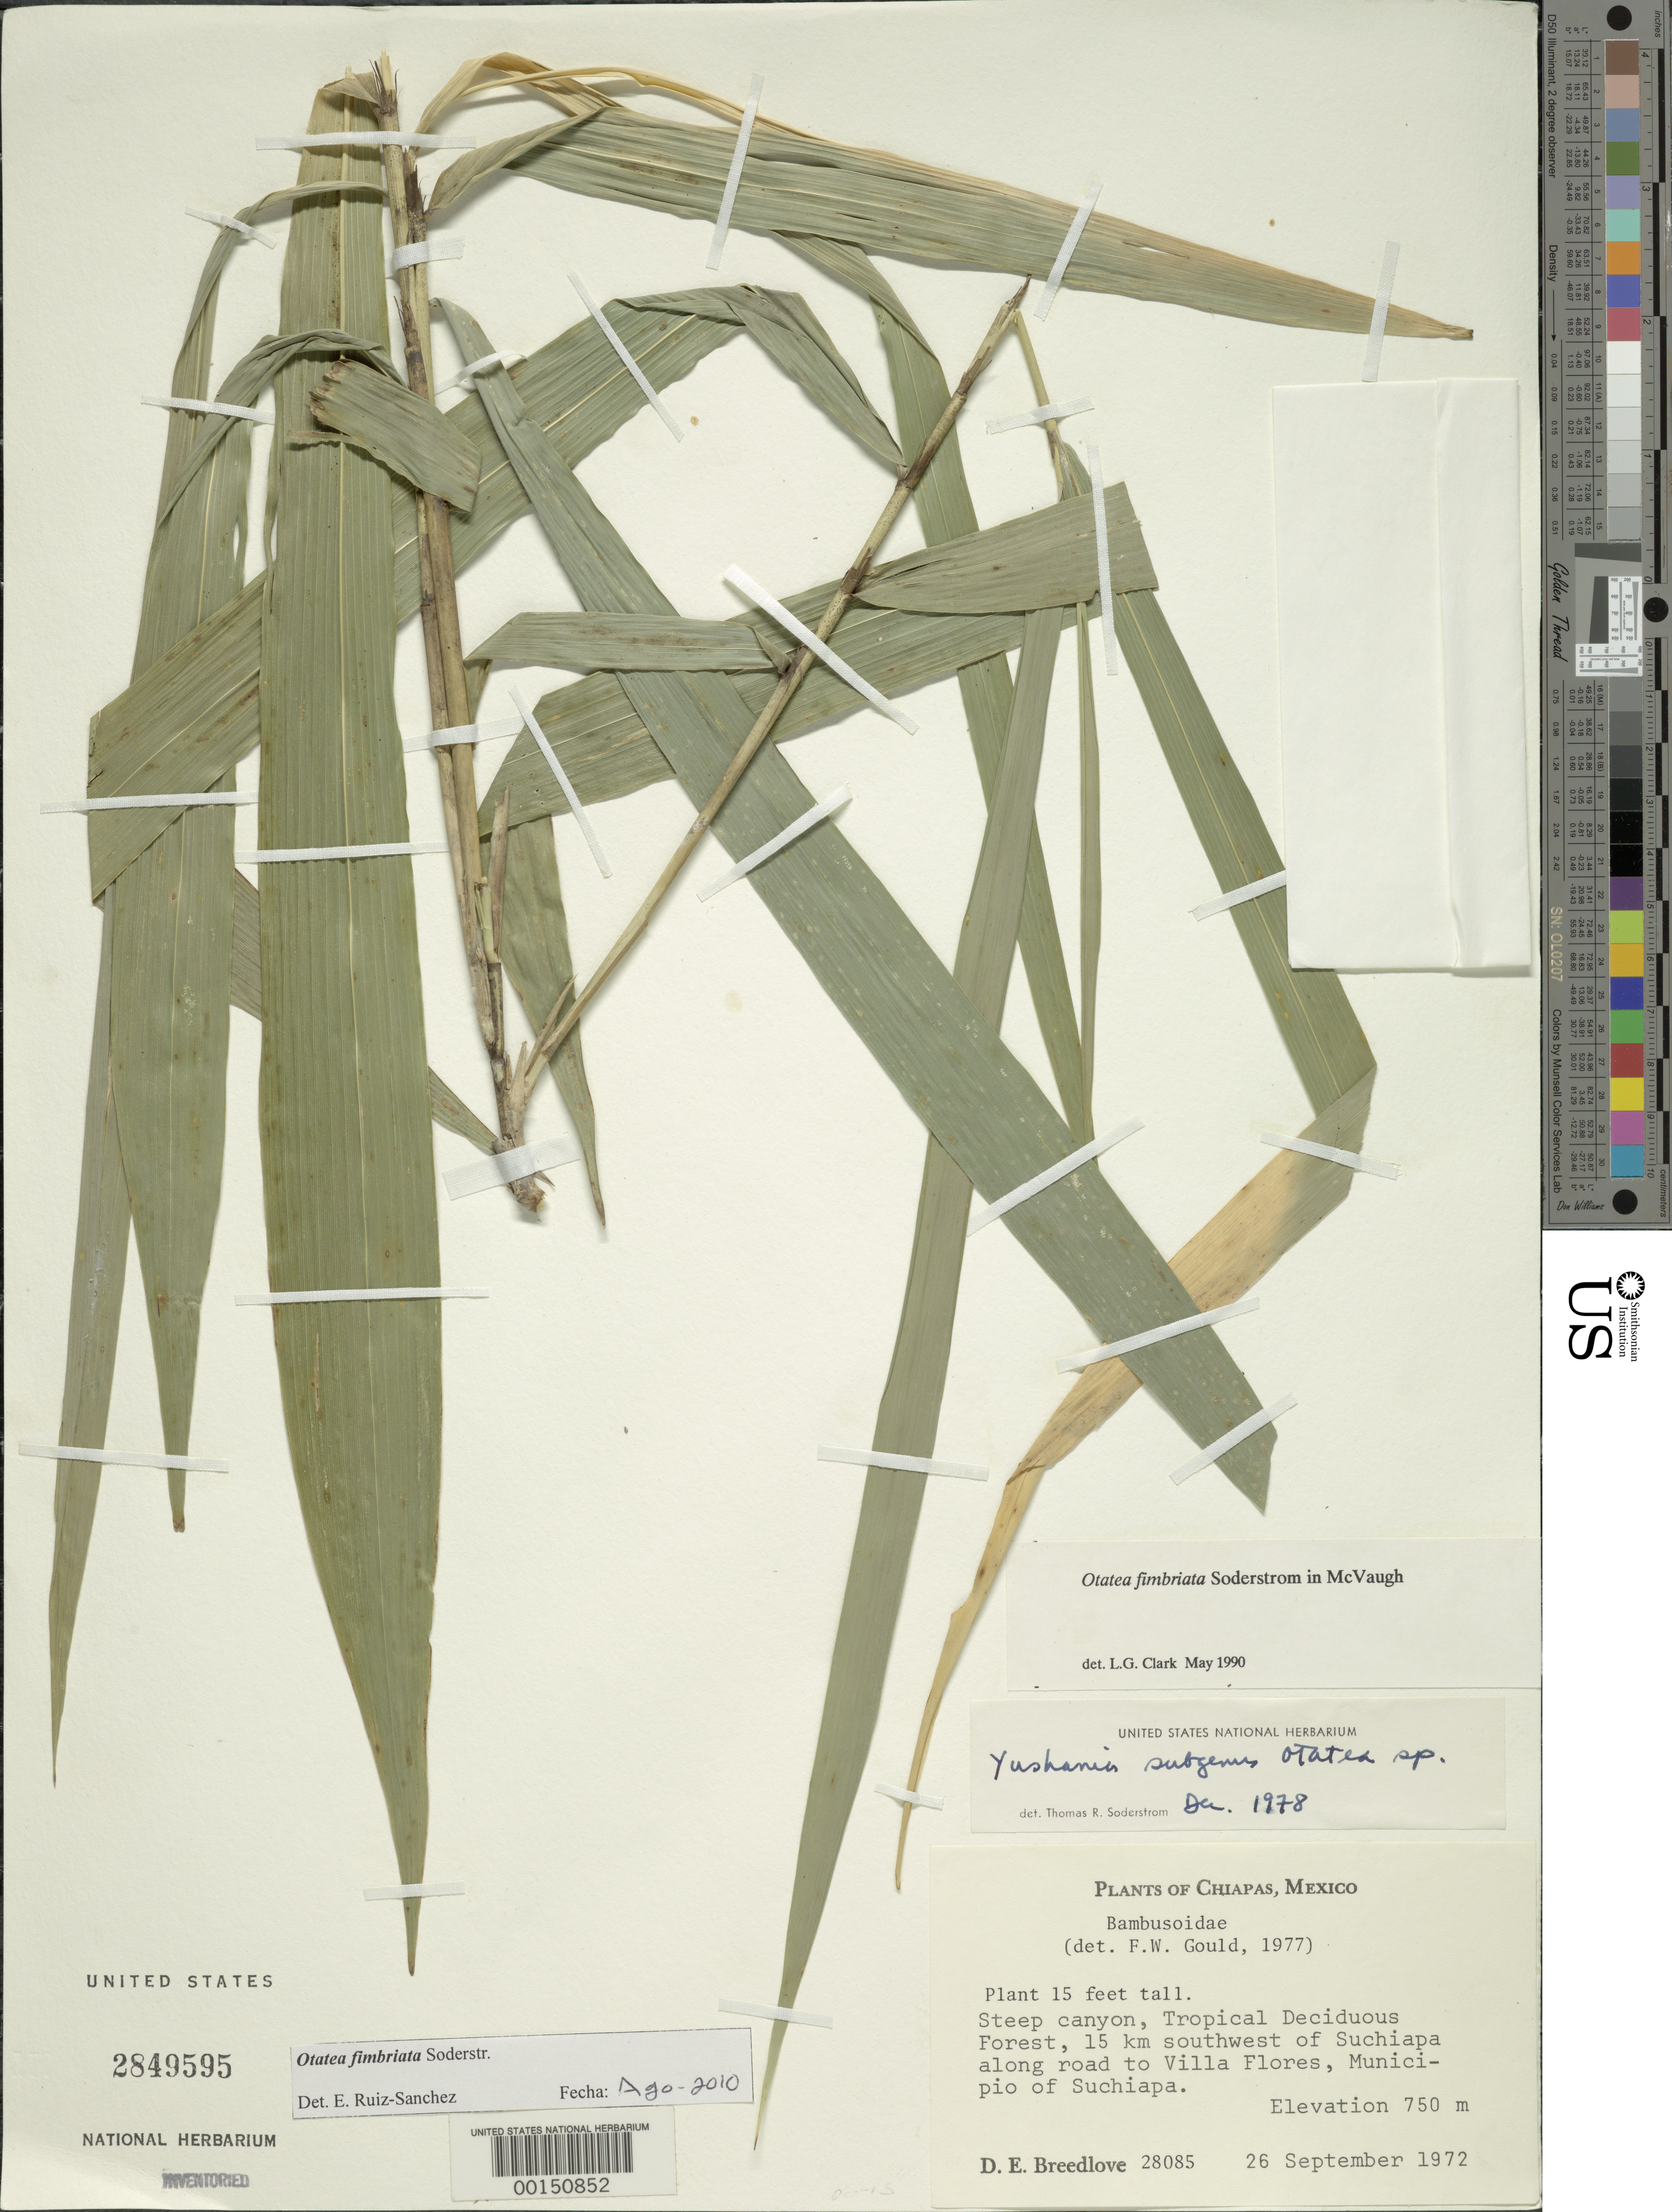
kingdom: Plantae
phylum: Tracheophyta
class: Liliopsida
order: Poales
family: Poaceae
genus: Otatea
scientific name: Otatea fimbriata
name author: Soderstr. in McVaugh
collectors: D. E. Breedlove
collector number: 28085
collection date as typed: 26 Sep 1972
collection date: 1972-09-26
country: Mexico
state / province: Chiapas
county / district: Suchiapa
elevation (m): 750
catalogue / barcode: US 2849595